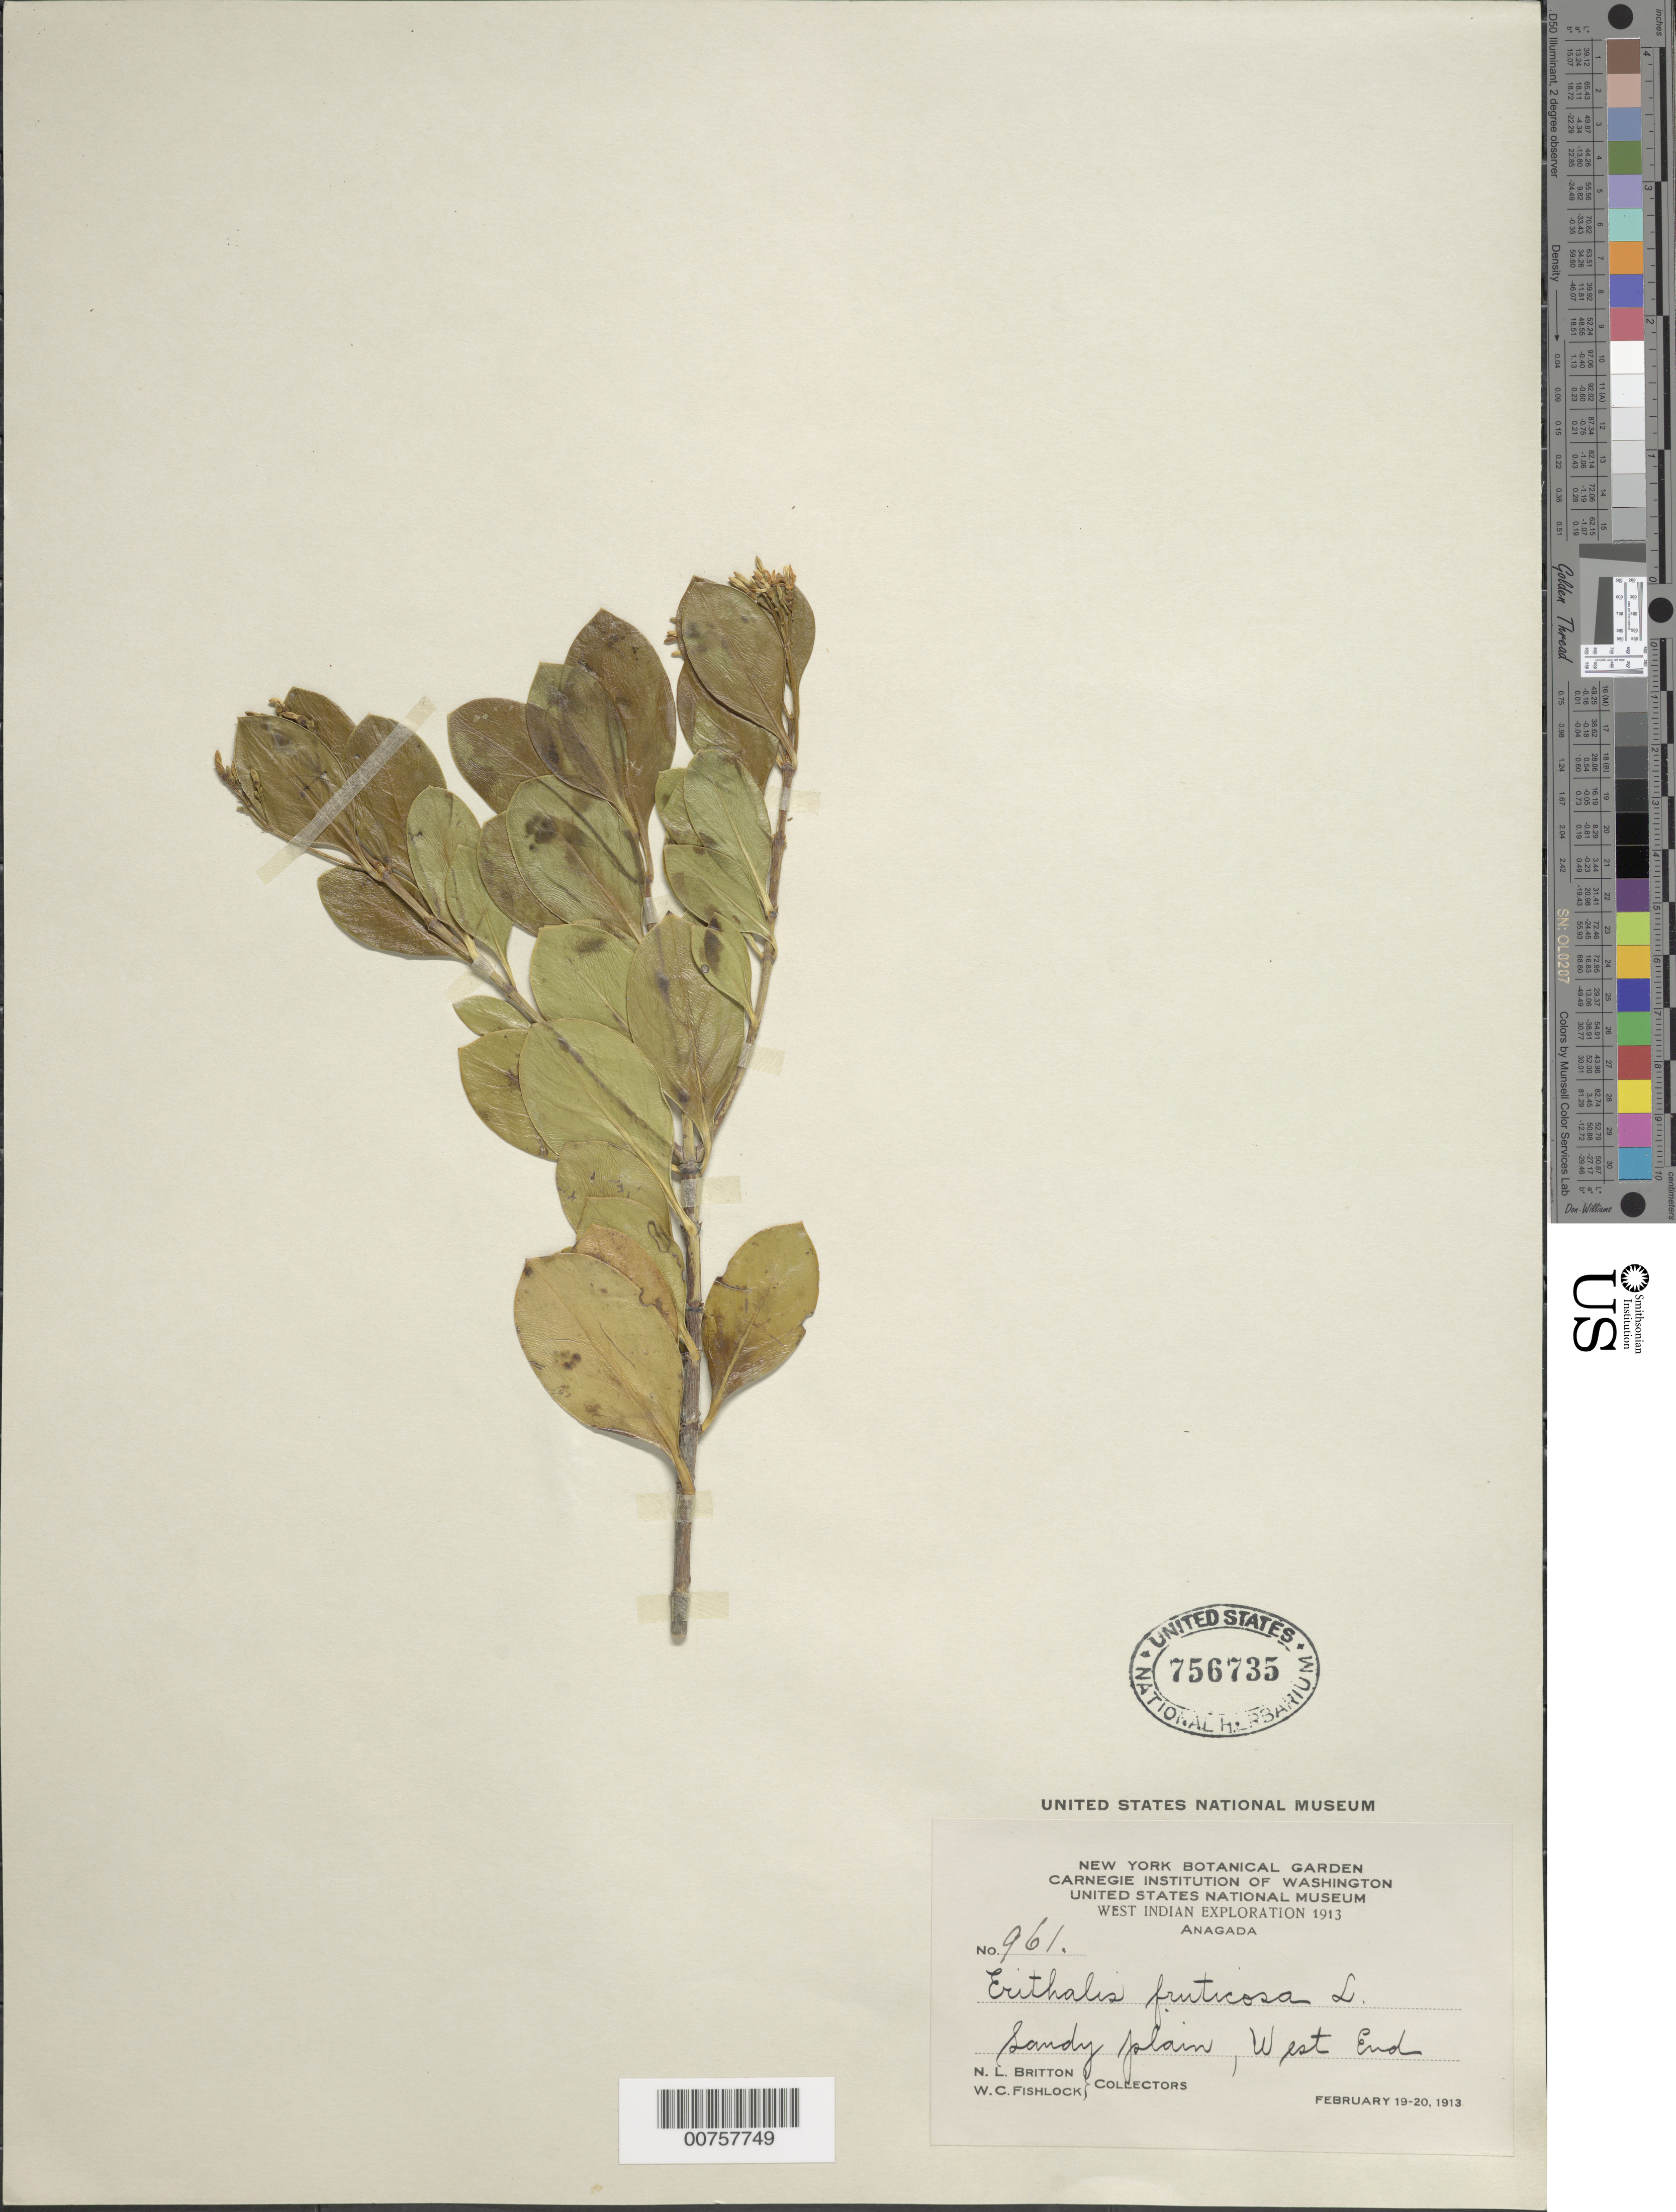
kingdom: Plantae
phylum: Tracheophyta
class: Magnoliopsida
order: Gentianales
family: Rubiaceae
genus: Erithalis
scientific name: Erithalis fruticosa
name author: L.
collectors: N. Britton & W. Fishlock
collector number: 961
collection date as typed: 19 Feb 1913 to 20 Feb 1913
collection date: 1913-02-19/1913-02-20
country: U.S. Virgin Islands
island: Anegada Island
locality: West End.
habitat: Sandy loam.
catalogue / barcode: US 756735